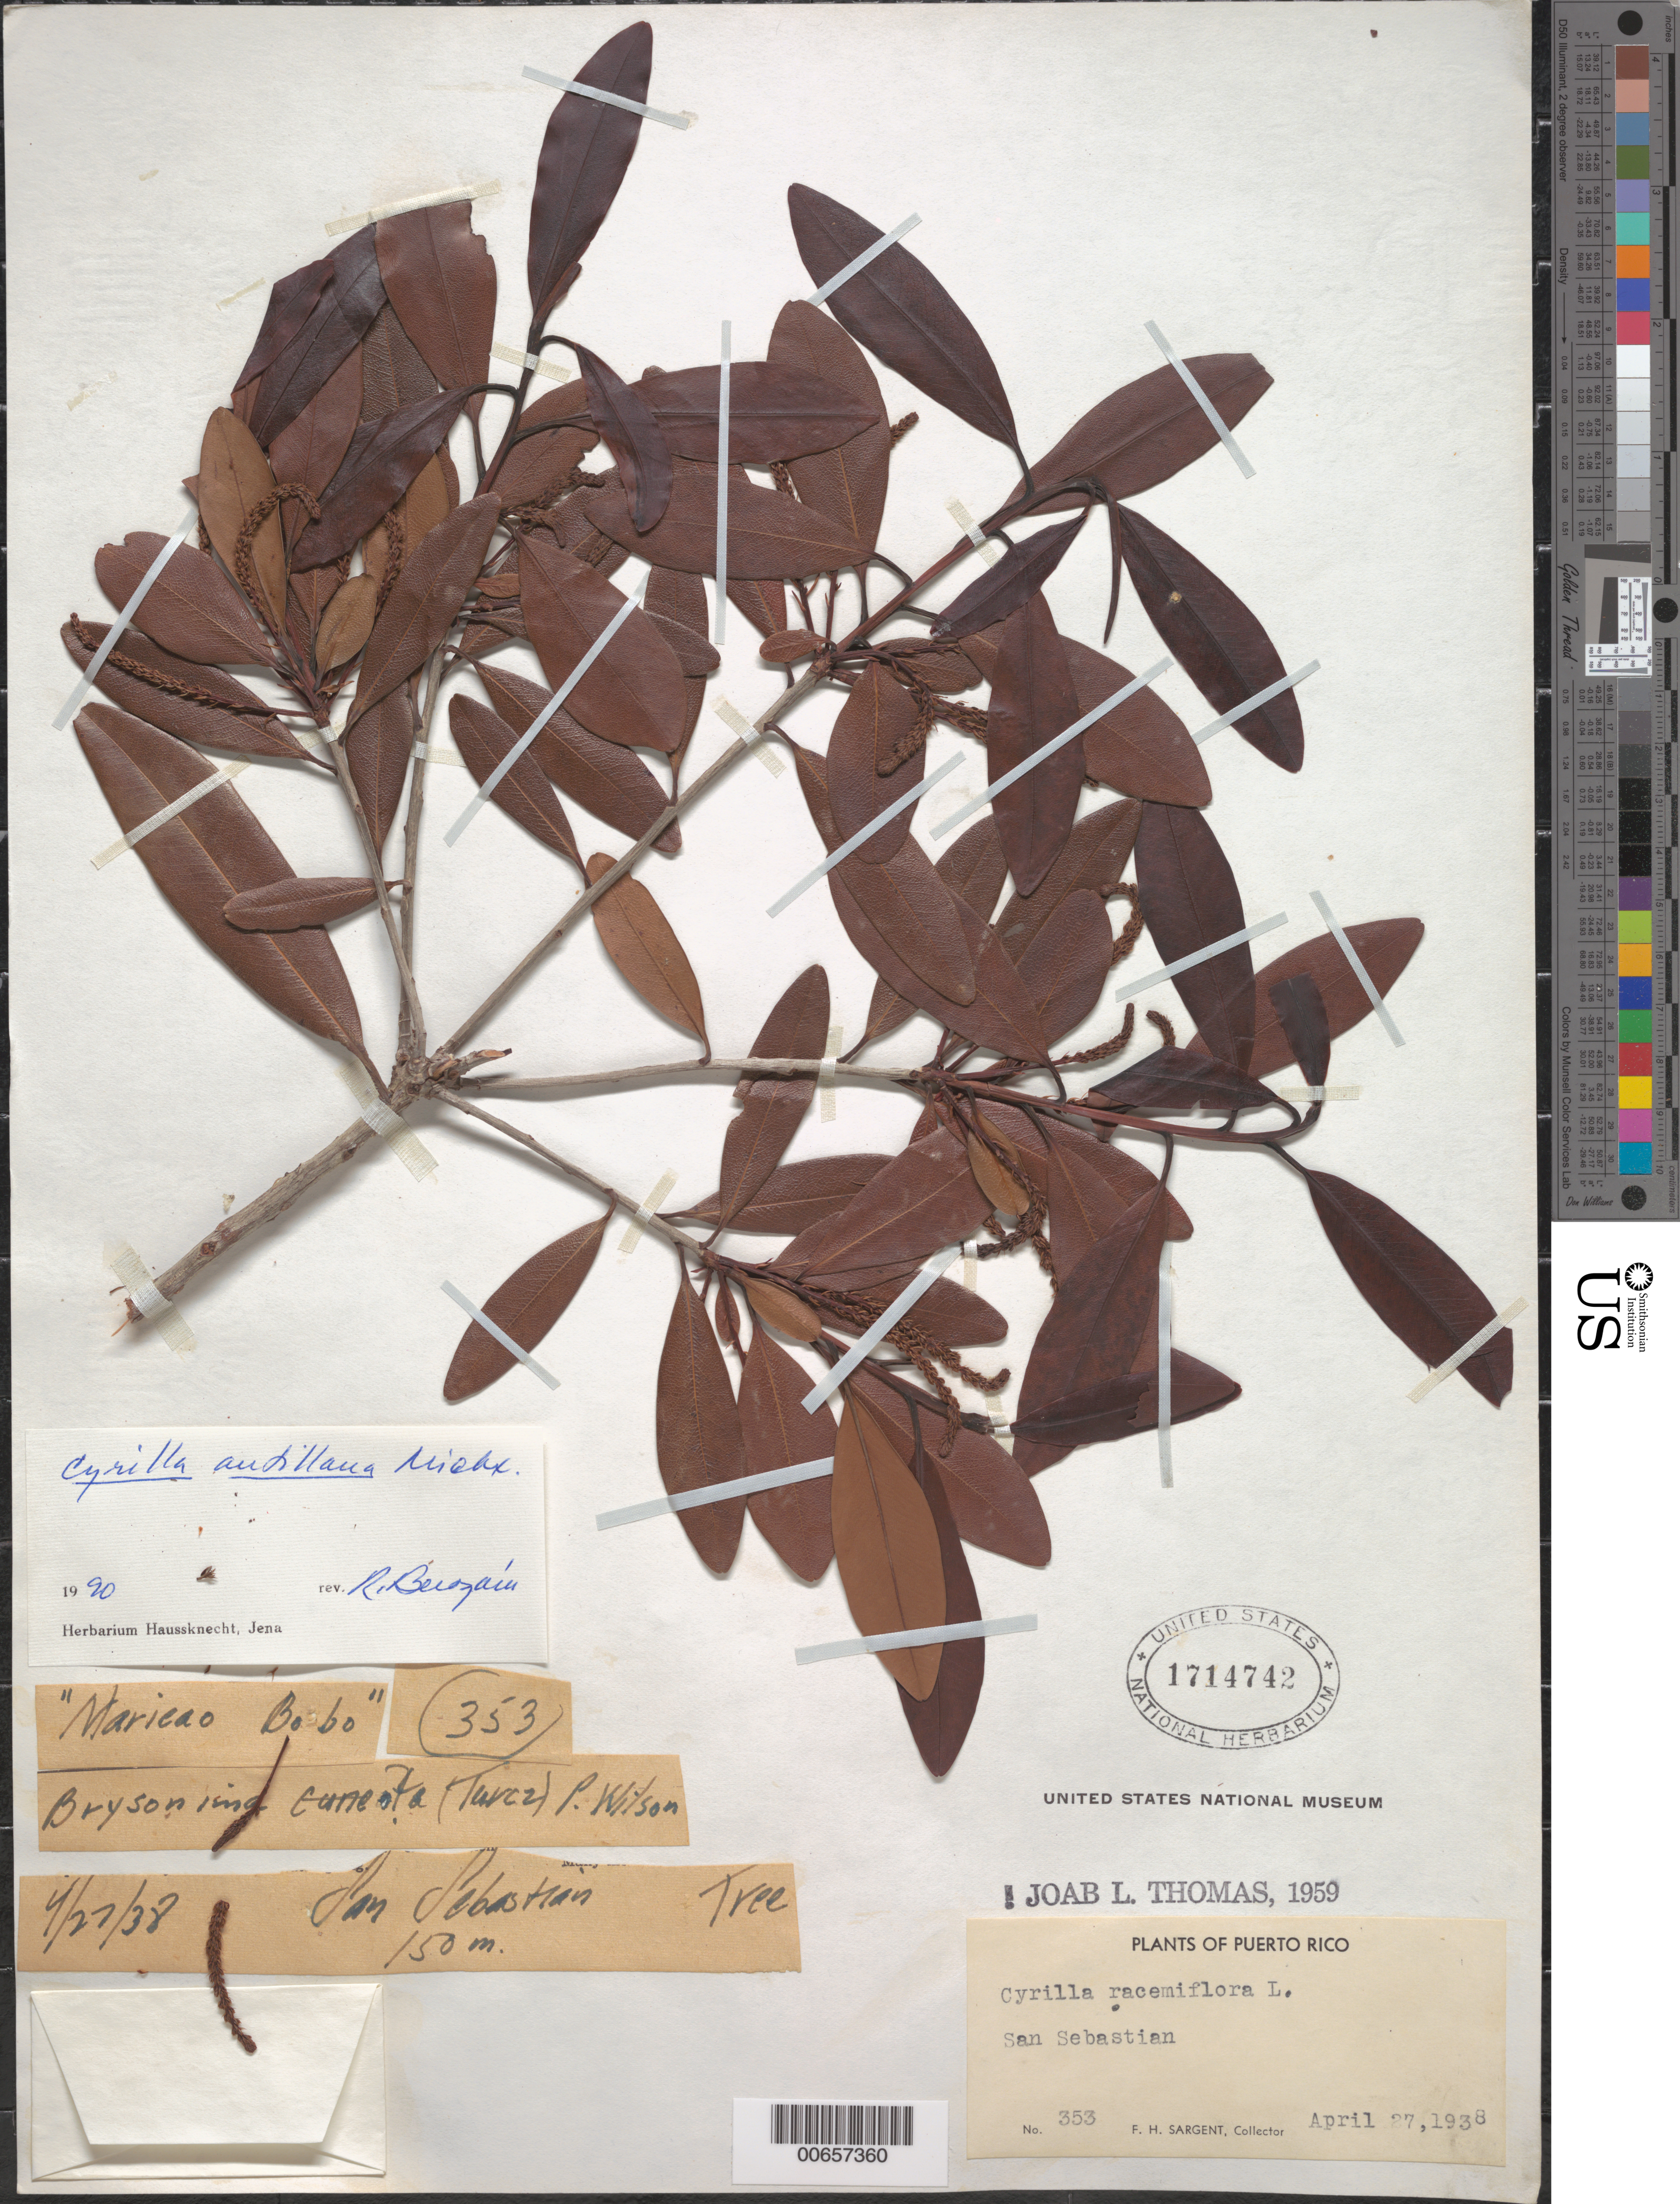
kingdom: Plantae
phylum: Tracheophyta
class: Magnoliopsida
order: Ericales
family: Cyrillaceae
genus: Cyrilla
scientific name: Cyrilla racemiflora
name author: L.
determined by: Berozain, R.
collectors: F. H. Sargent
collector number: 353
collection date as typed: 27 Apr 1938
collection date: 1938-04-27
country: Puerto Rico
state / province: San Sebastián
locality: San Sebastian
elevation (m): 150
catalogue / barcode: US 1714742